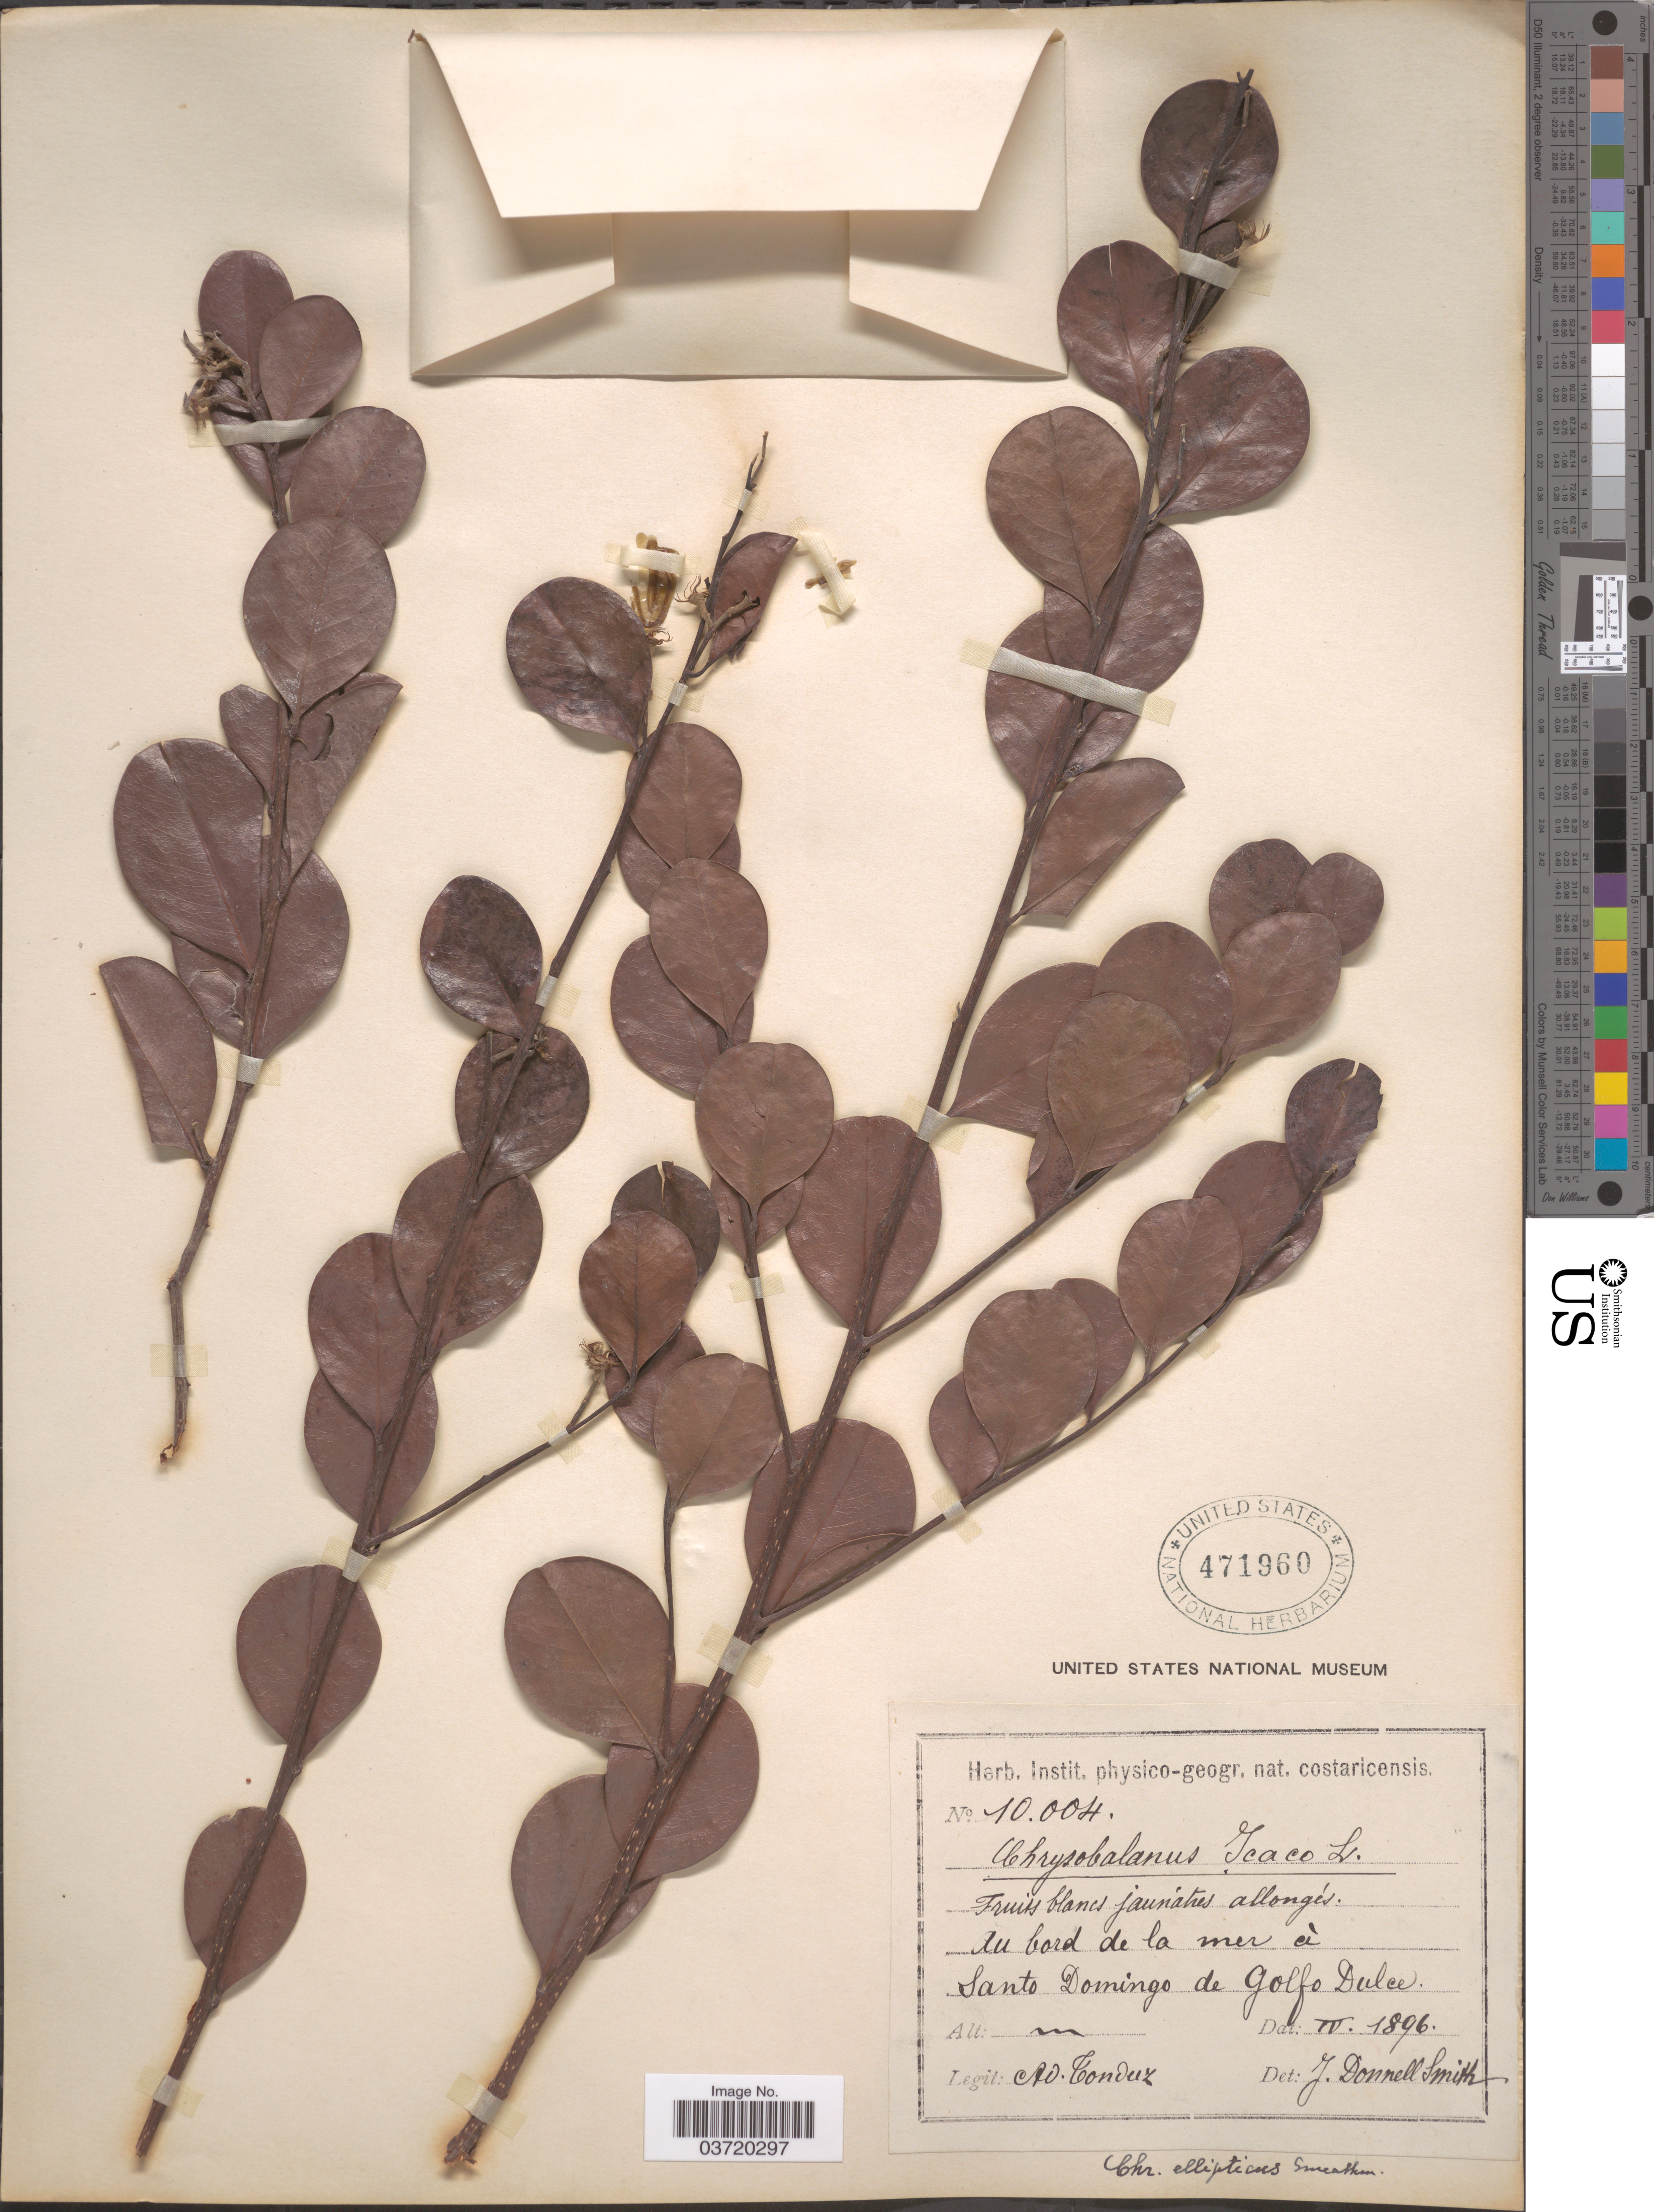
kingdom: Plantae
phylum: Tracheophyta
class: Magnoliopsida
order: Malpighiales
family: Chrysobalanaceae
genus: Chrysobalanus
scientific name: Chrysobalanus icaco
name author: L.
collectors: A. Tonduz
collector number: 10004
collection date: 1896-04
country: Costa Rica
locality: Au bord de la mer à Santo Domingo de Golfo Dulce.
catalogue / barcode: US 471960